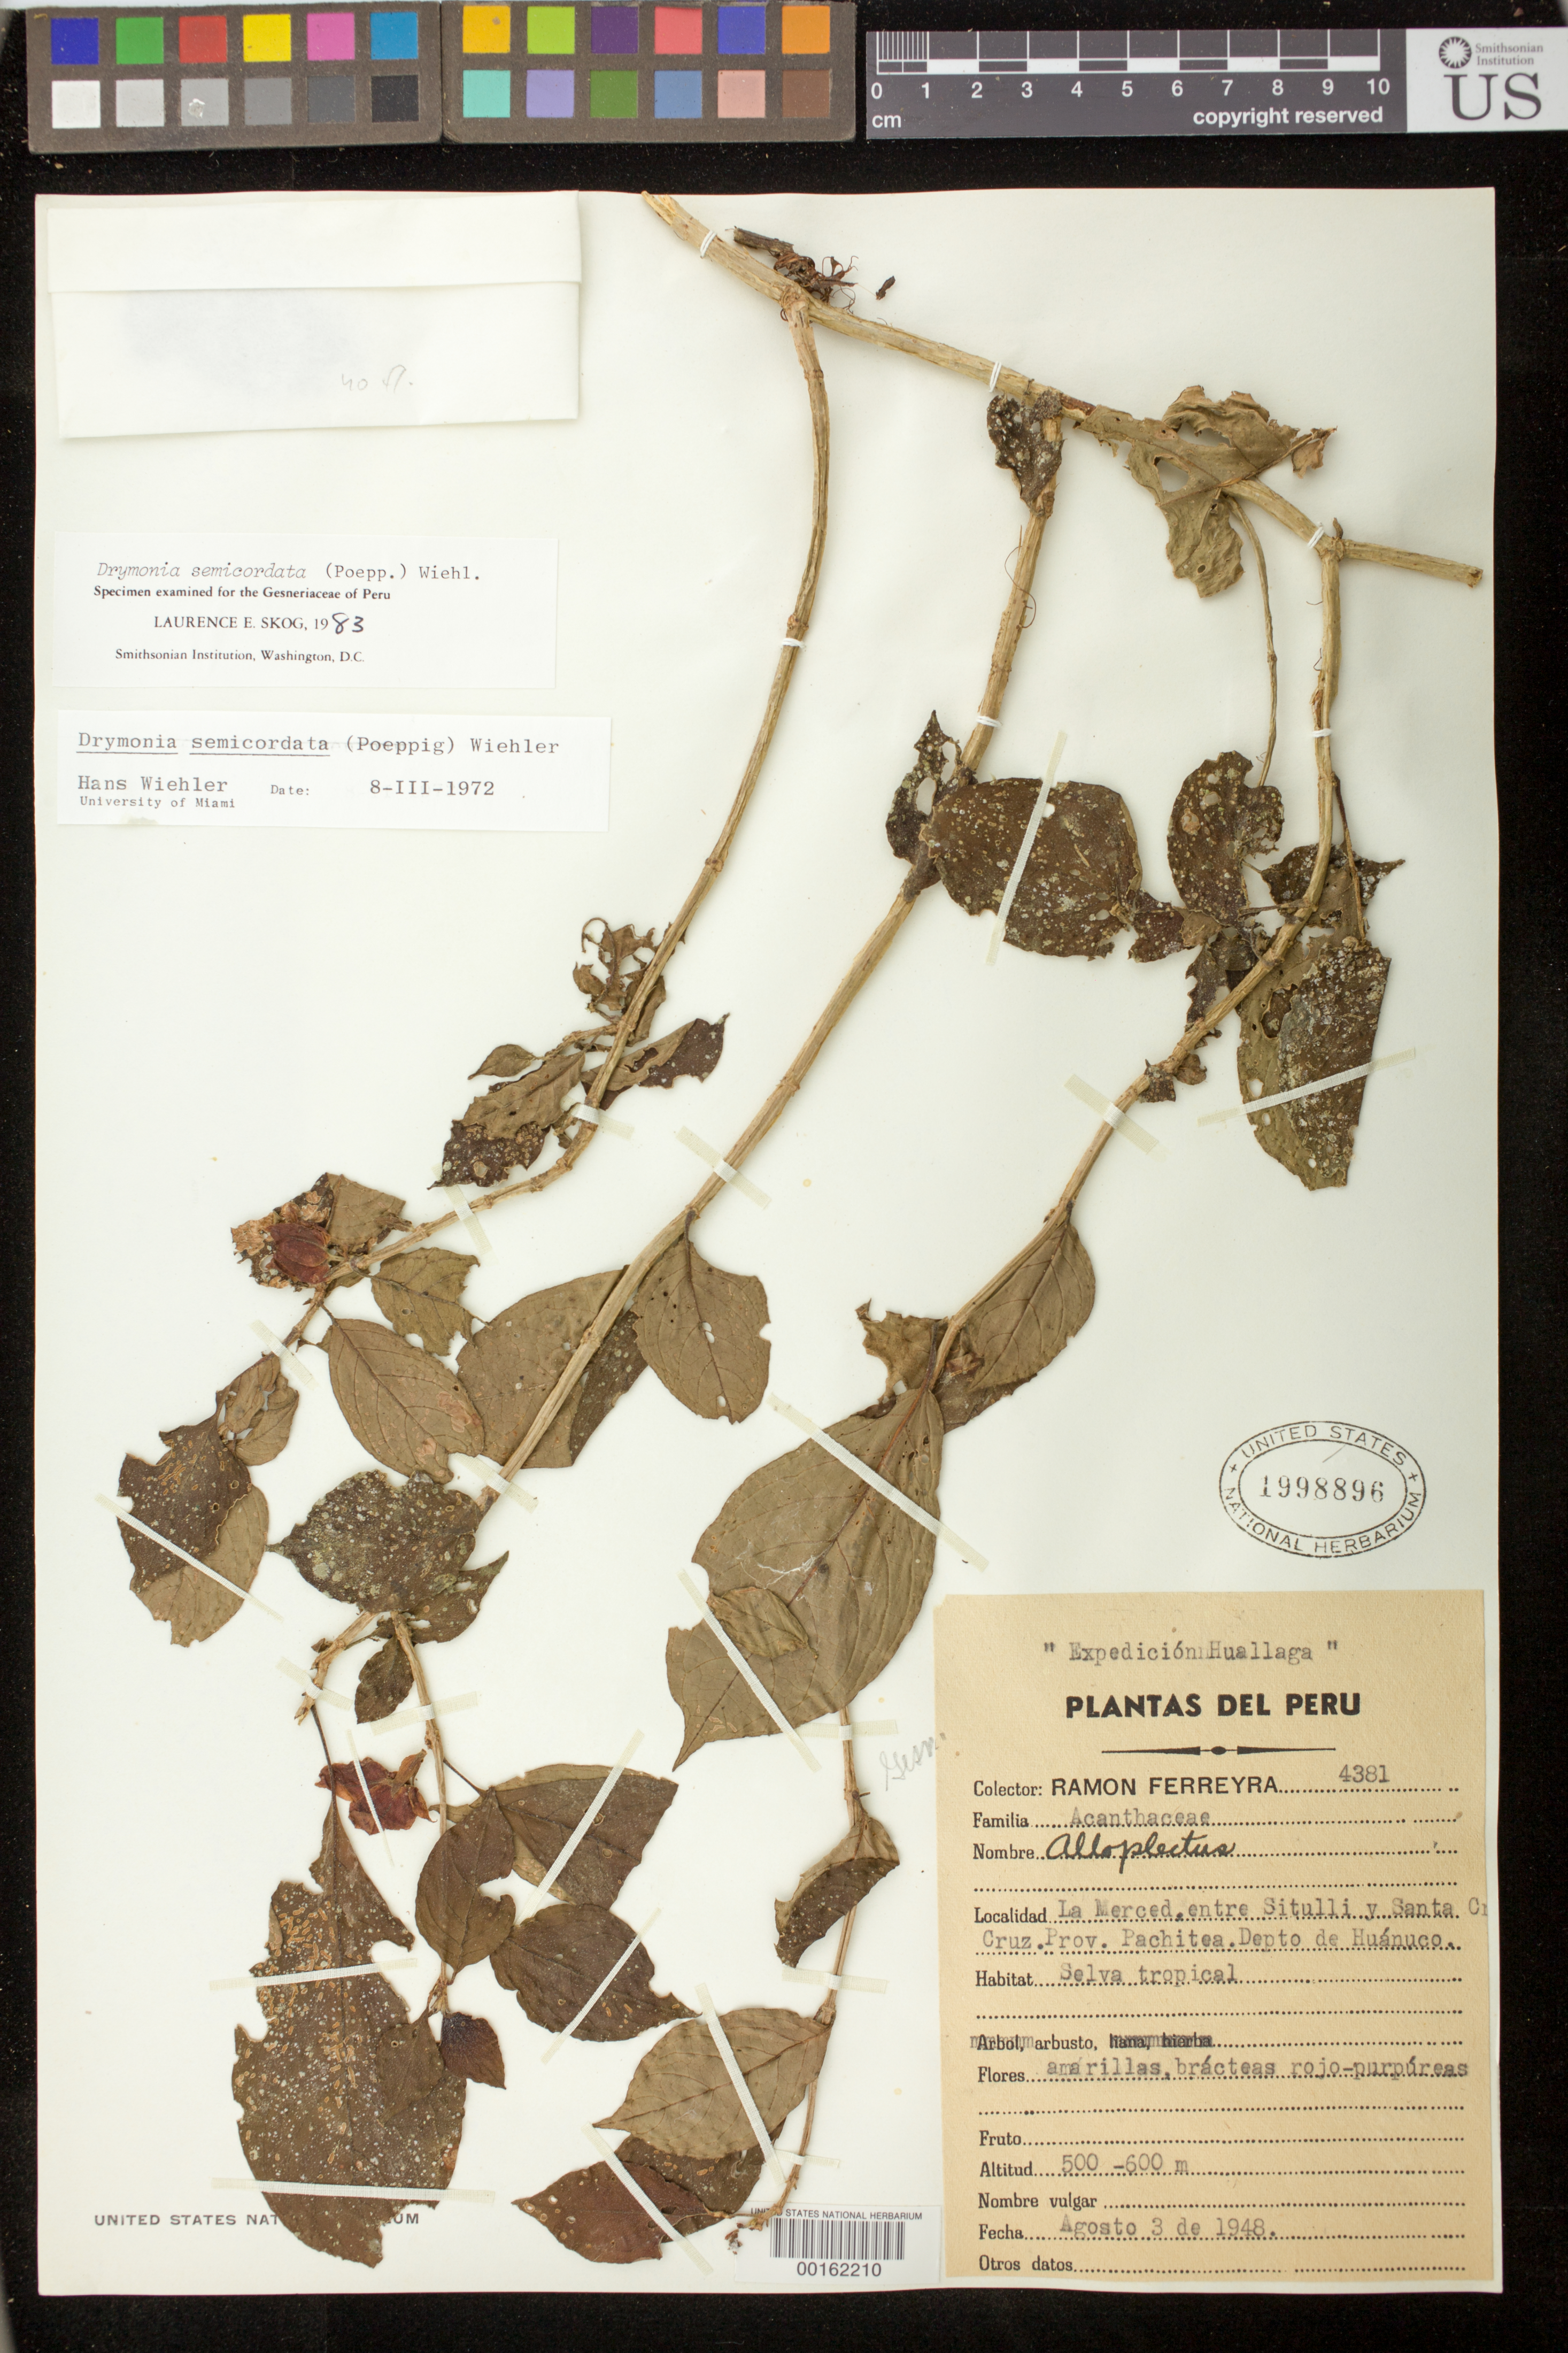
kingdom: Plantae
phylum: Tracheophyta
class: Magnoliopsida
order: Lamiales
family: Gesneriaceae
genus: Drymonia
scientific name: Drymonia semicordata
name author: (Poepp.) Wiehler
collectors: R. A. Ferreyra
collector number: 4381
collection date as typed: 03 Aug 1948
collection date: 1948-08-03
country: Peru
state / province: Huánuco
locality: Prov. Pachitea; La Merced, between Situlli and Santa Cruz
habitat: Tropical forest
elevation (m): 500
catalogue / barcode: US 1998896